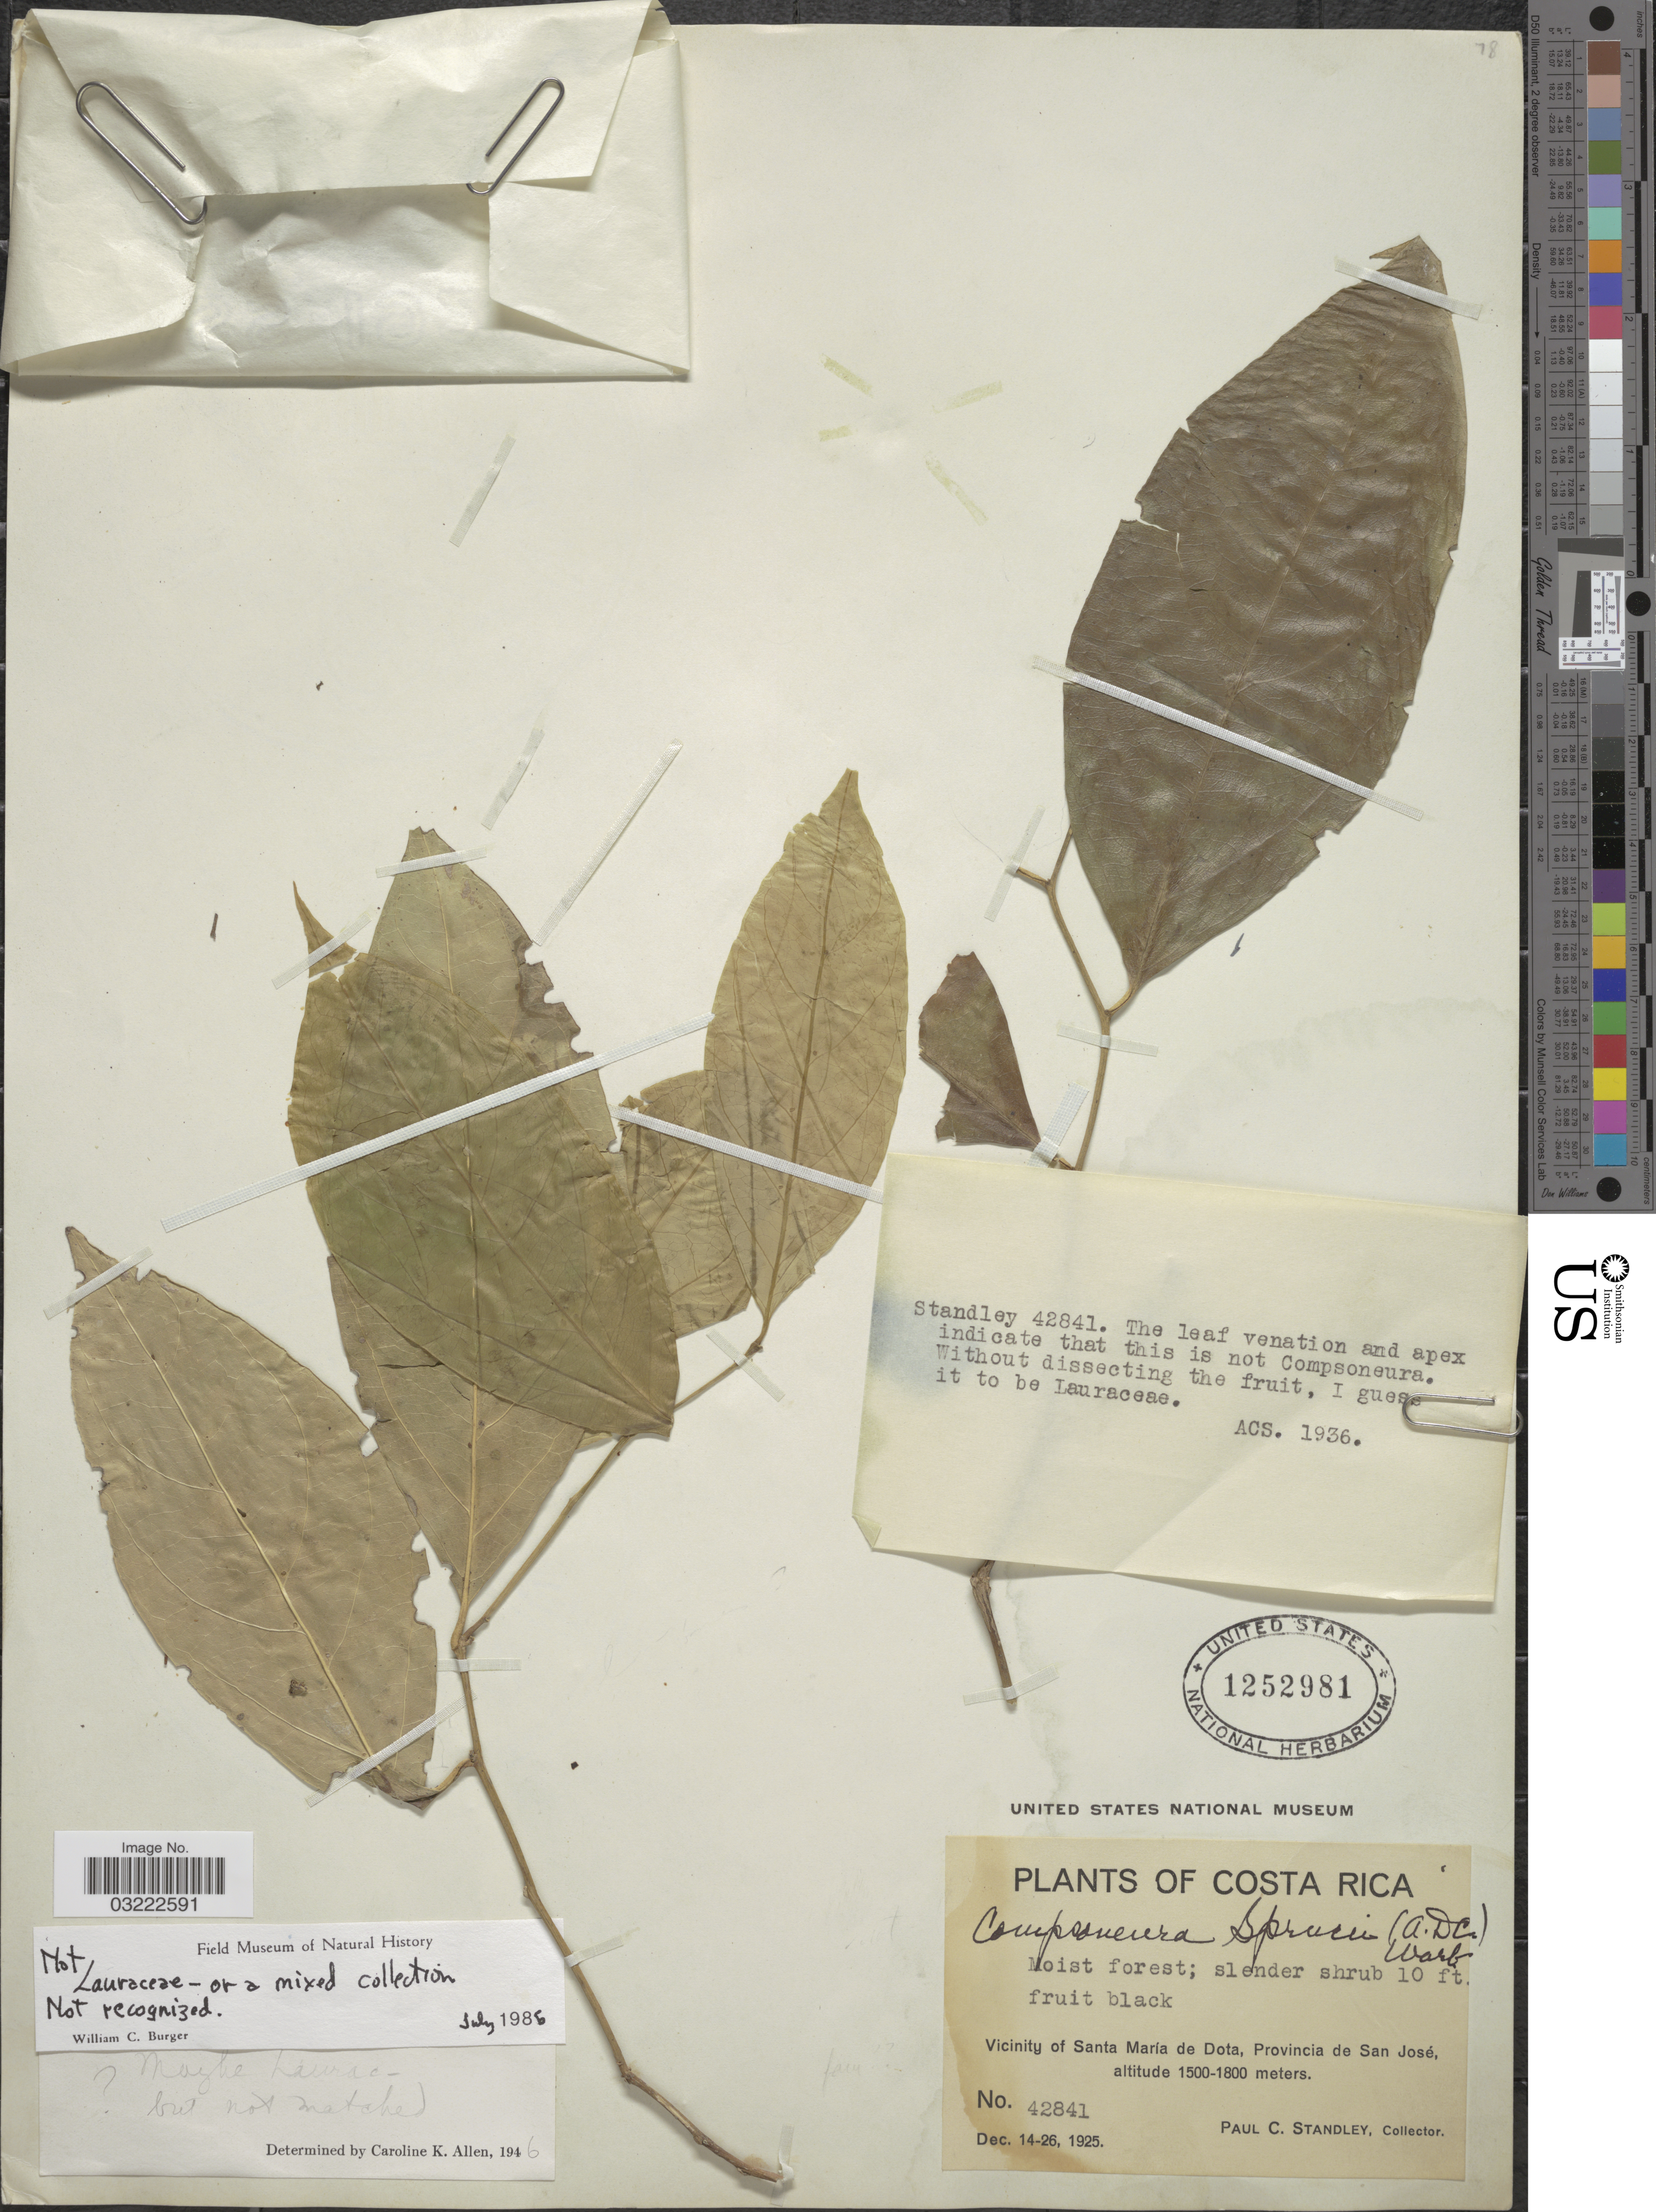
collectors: P. C. Standley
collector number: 42841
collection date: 1925-12-14/1925-12-26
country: Costa Rica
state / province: San José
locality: Vicinity of Santa María de Dota.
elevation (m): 1500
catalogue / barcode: US 1252981